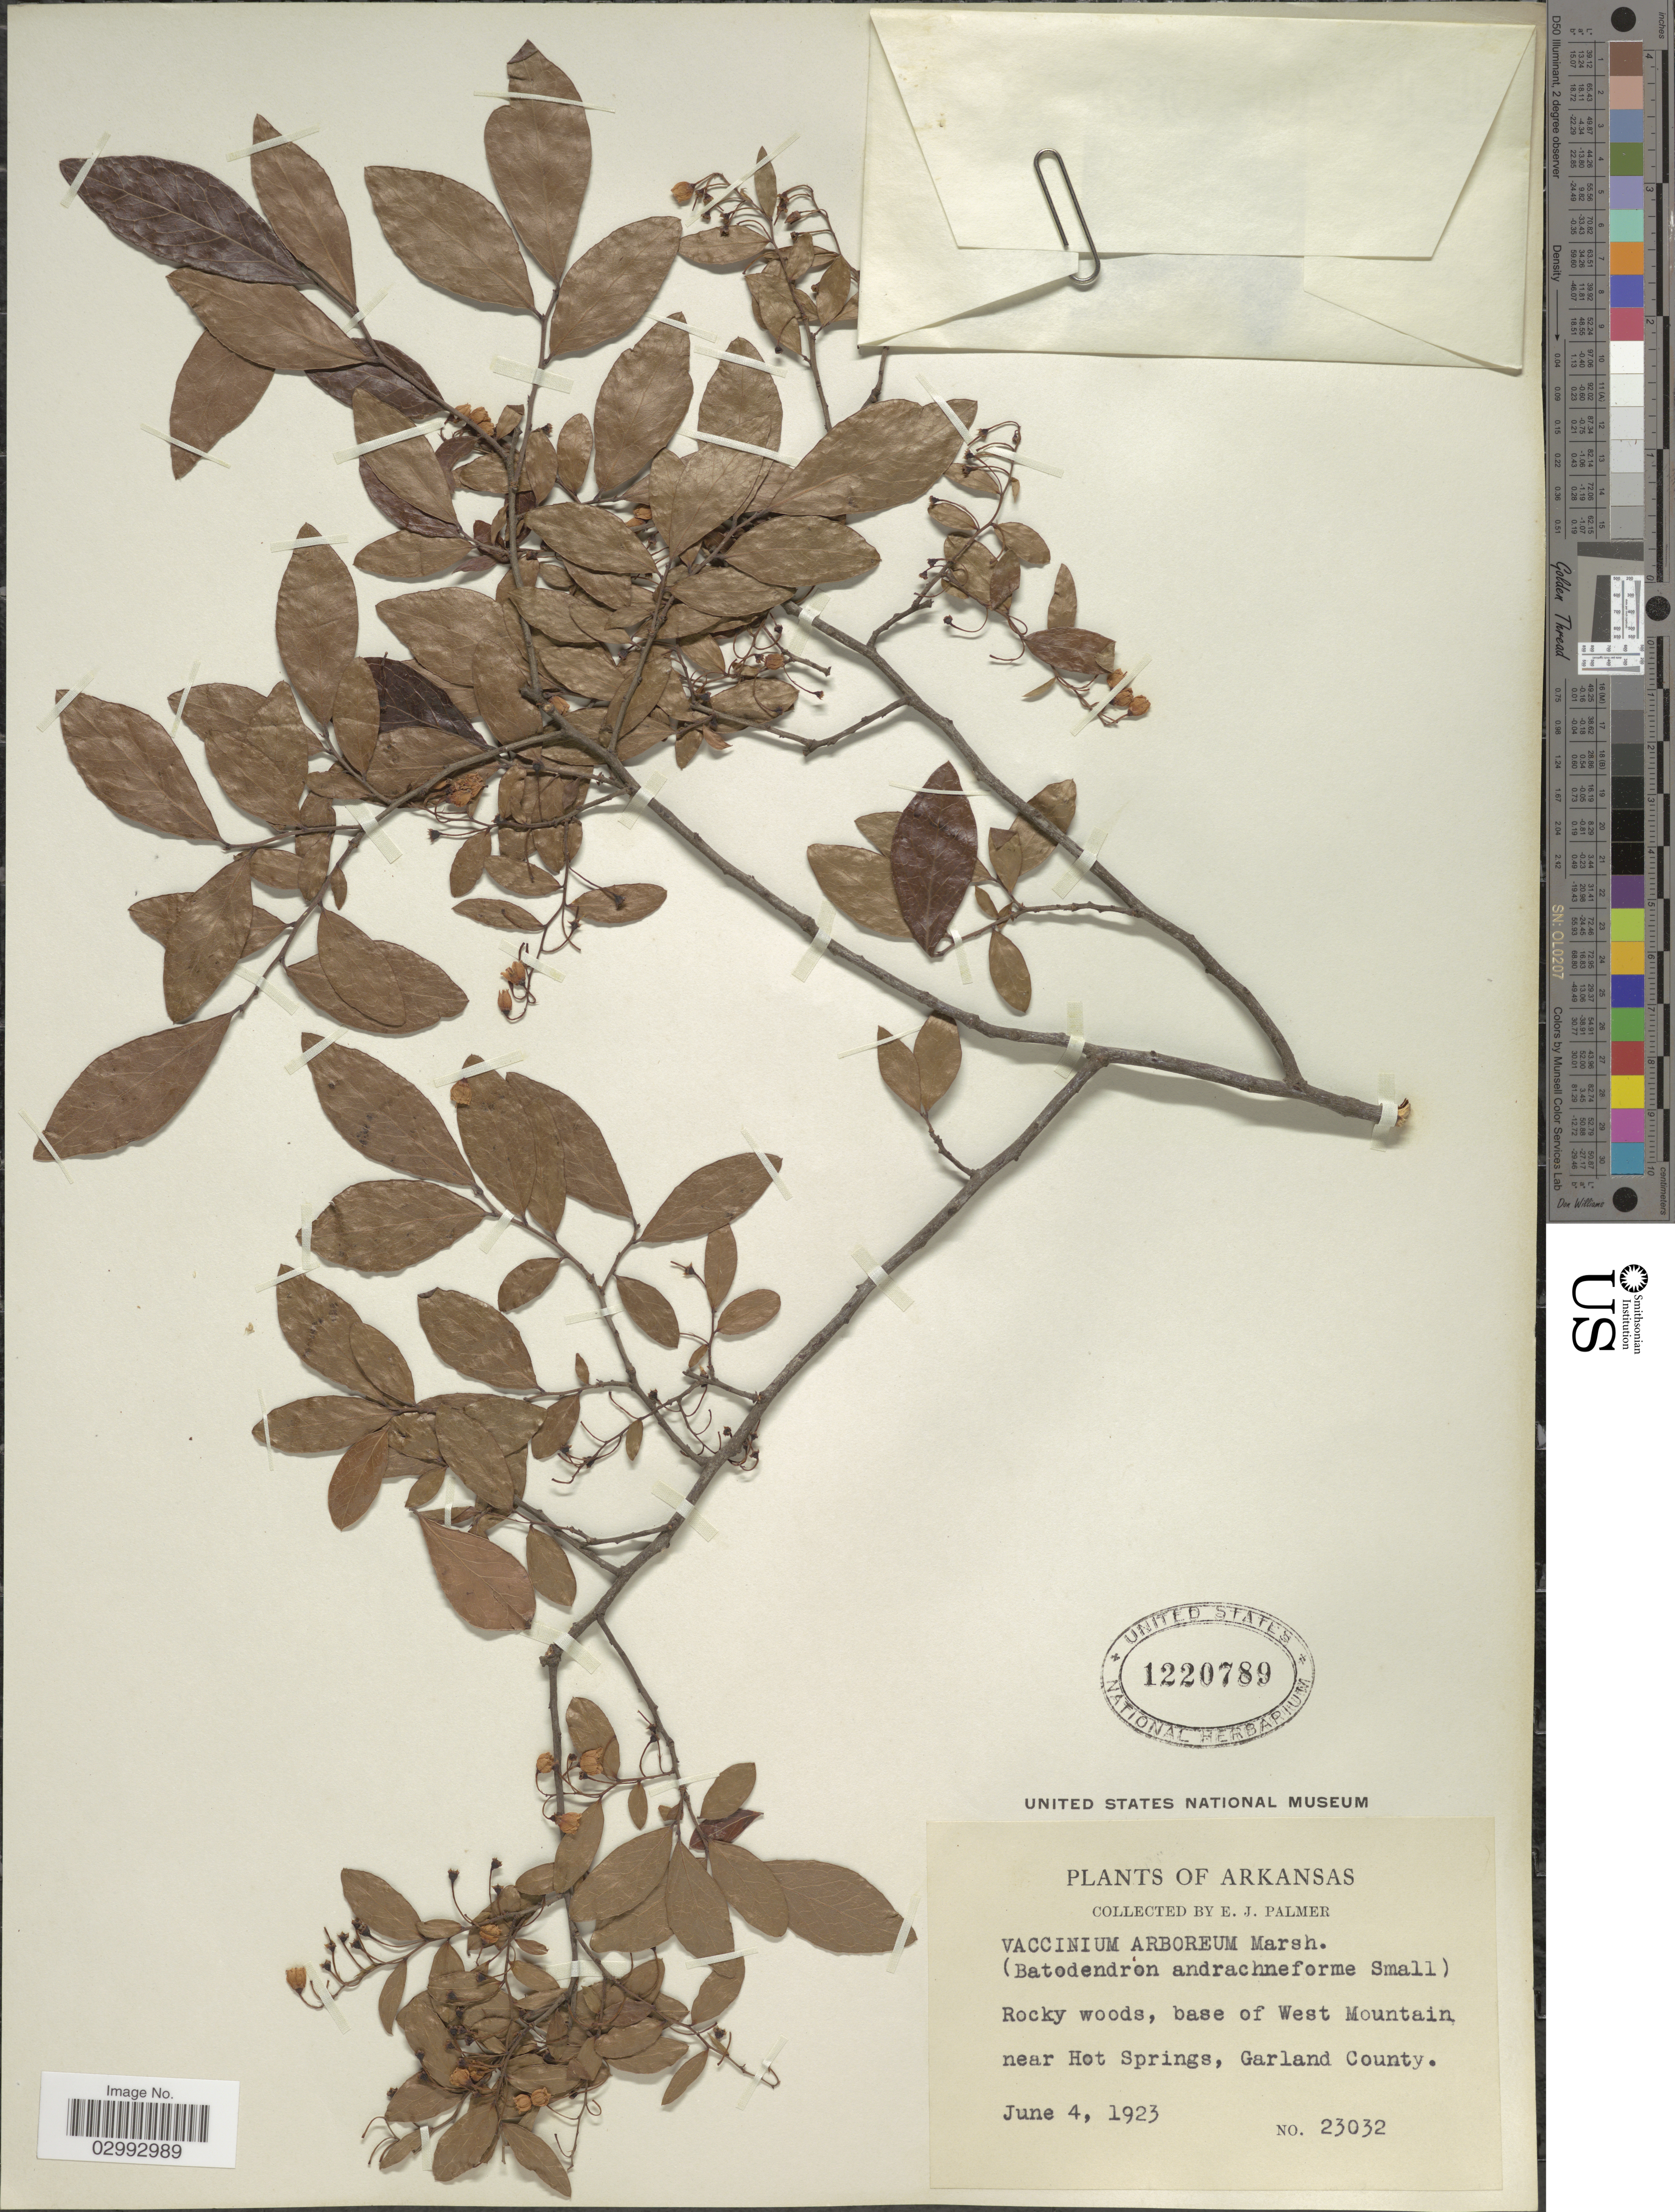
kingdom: Plantae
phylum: Tracheophyta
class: Magnoliopsida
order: Ericales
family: Ericaceae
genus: Batodendron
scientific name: Batodendron arboreum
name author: Nutt.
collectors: E. J. Palmer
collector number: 23032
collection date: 1923-06-04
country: United States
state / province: Arkansas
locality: Rocky woods, base of West Mountain near Hot Springs, Garland County.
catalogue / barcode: US 1220789